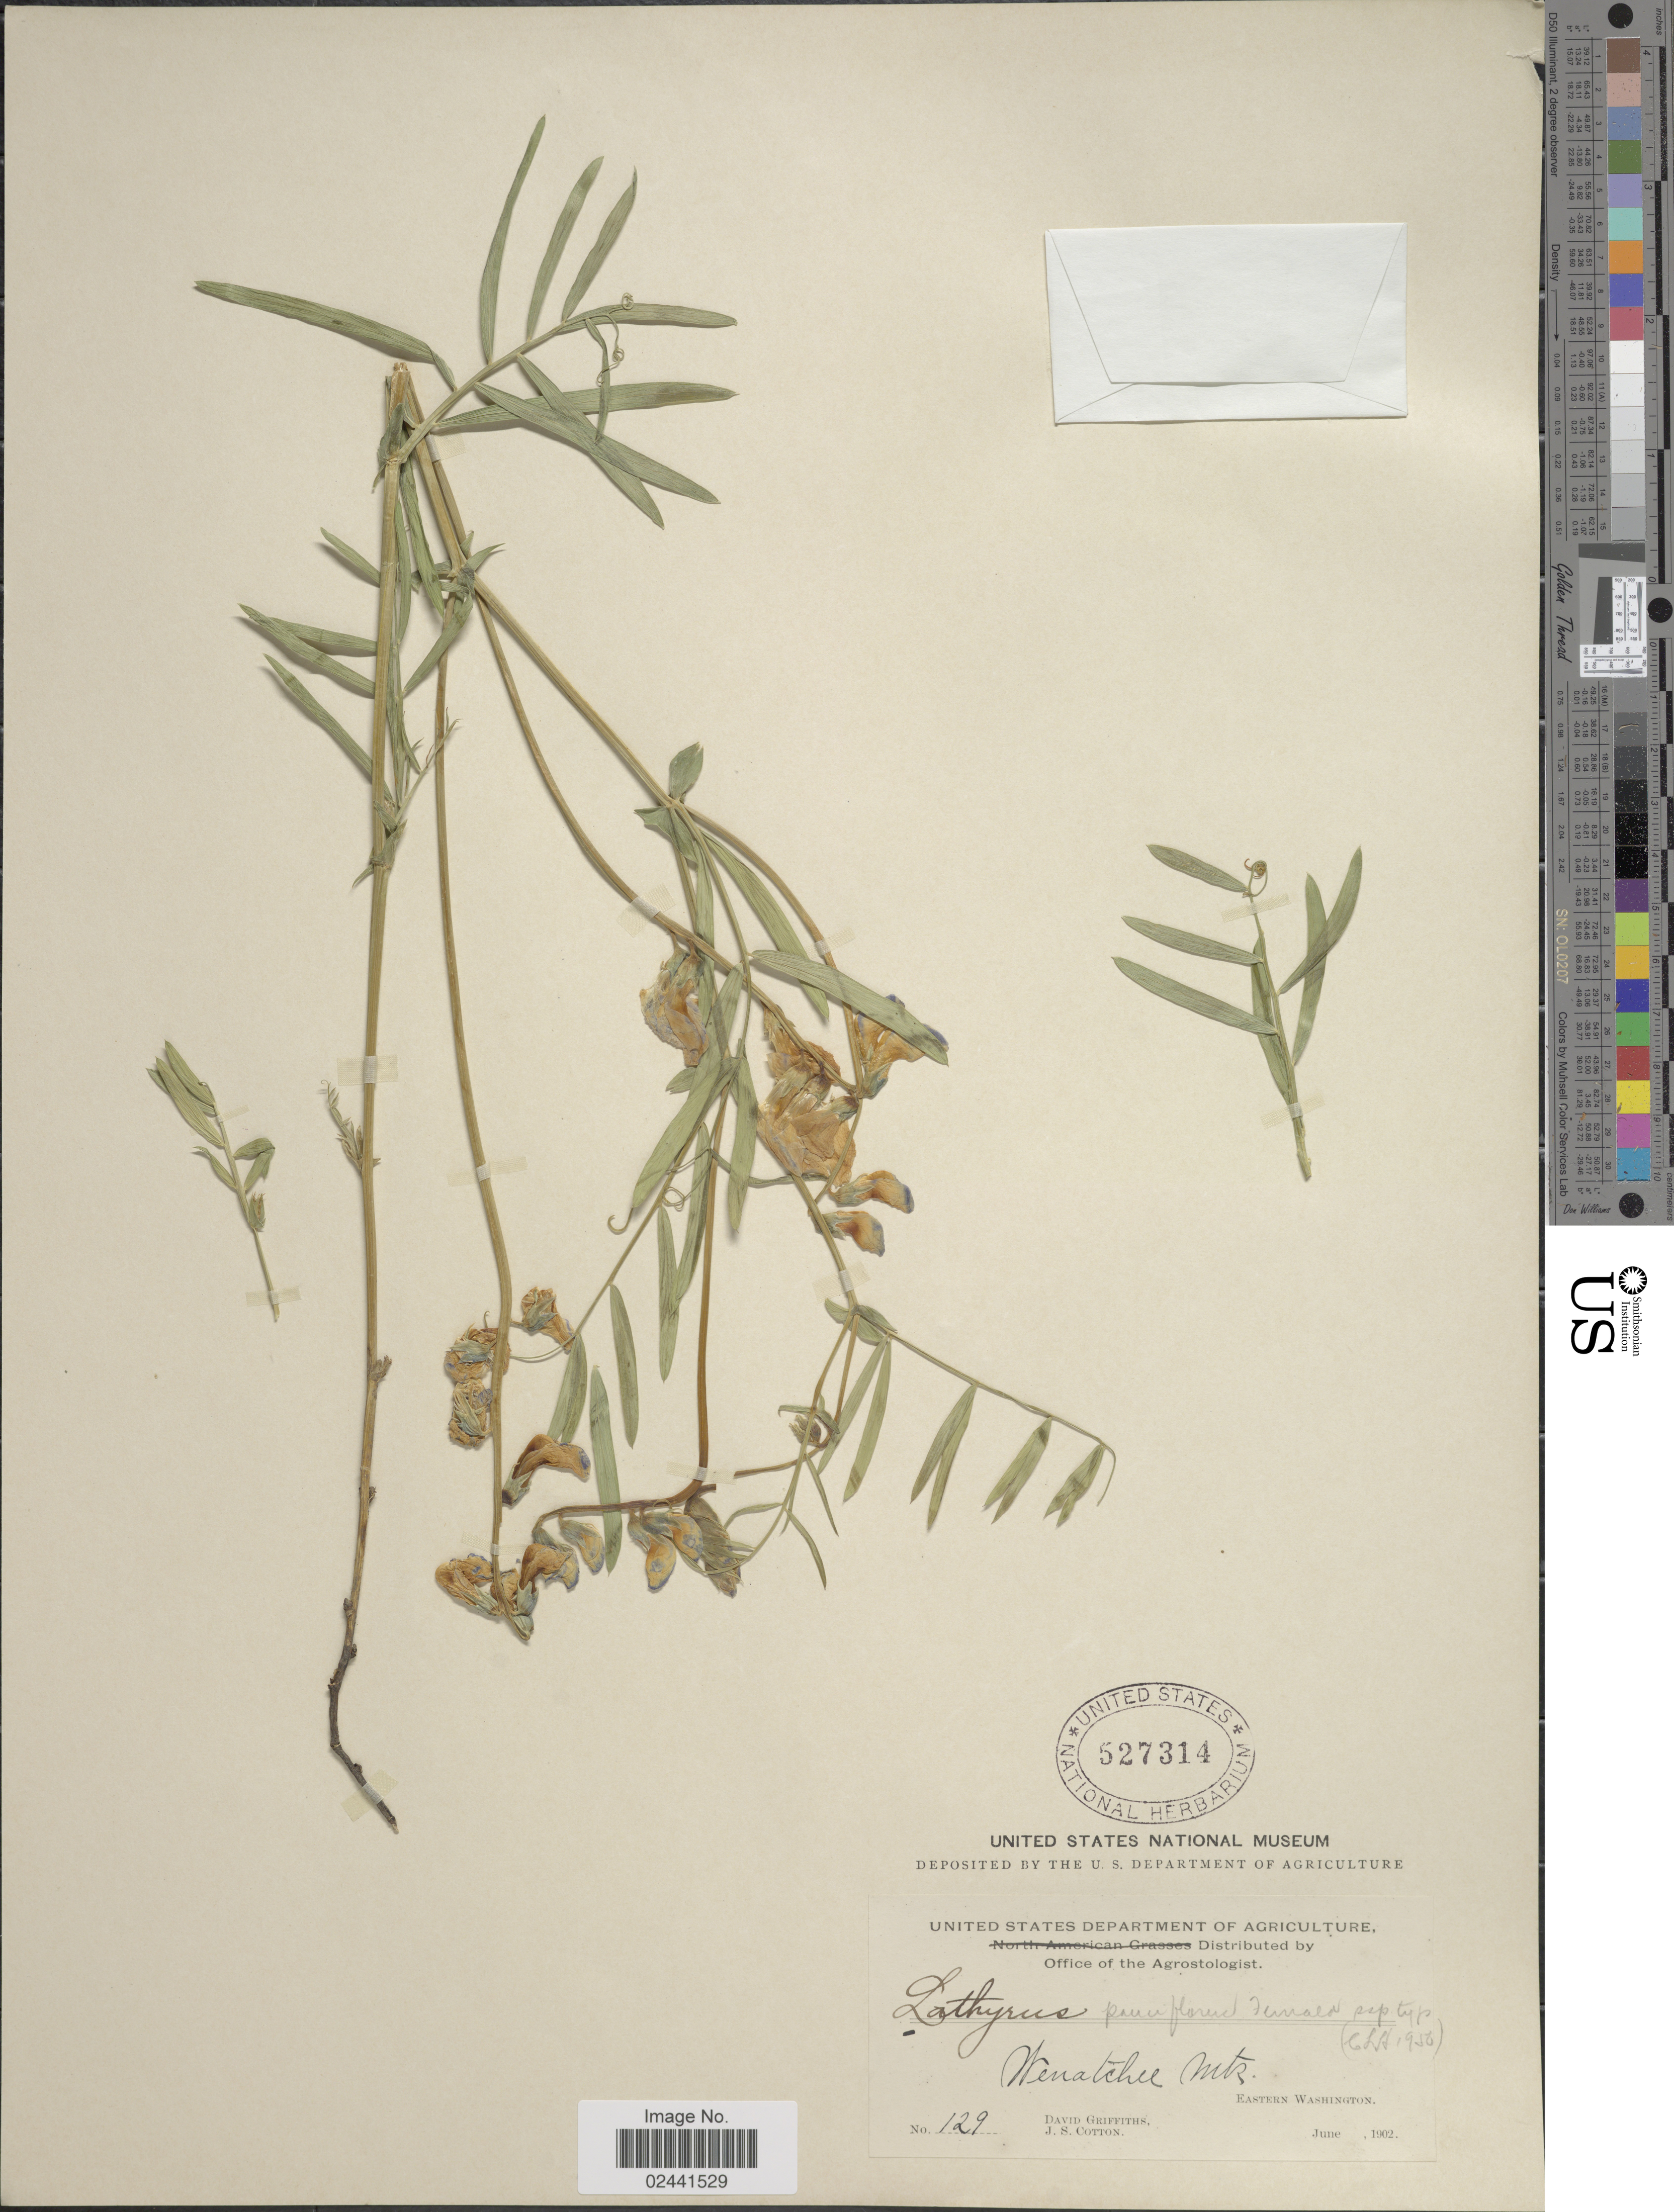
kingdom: Plantae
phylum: Tracheophyta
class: Magnoliopsida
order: Fabales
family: Fabaceae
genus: Lathyrus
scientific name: Lathyrus pauciflorus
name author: Fernald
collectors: D. Griffiths & J. S. Cotton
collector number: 129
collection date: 1902-06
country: United States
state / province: Washington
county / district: Chelan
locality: Wenatchee Mts, Eastern Washington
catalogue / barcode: US 527314